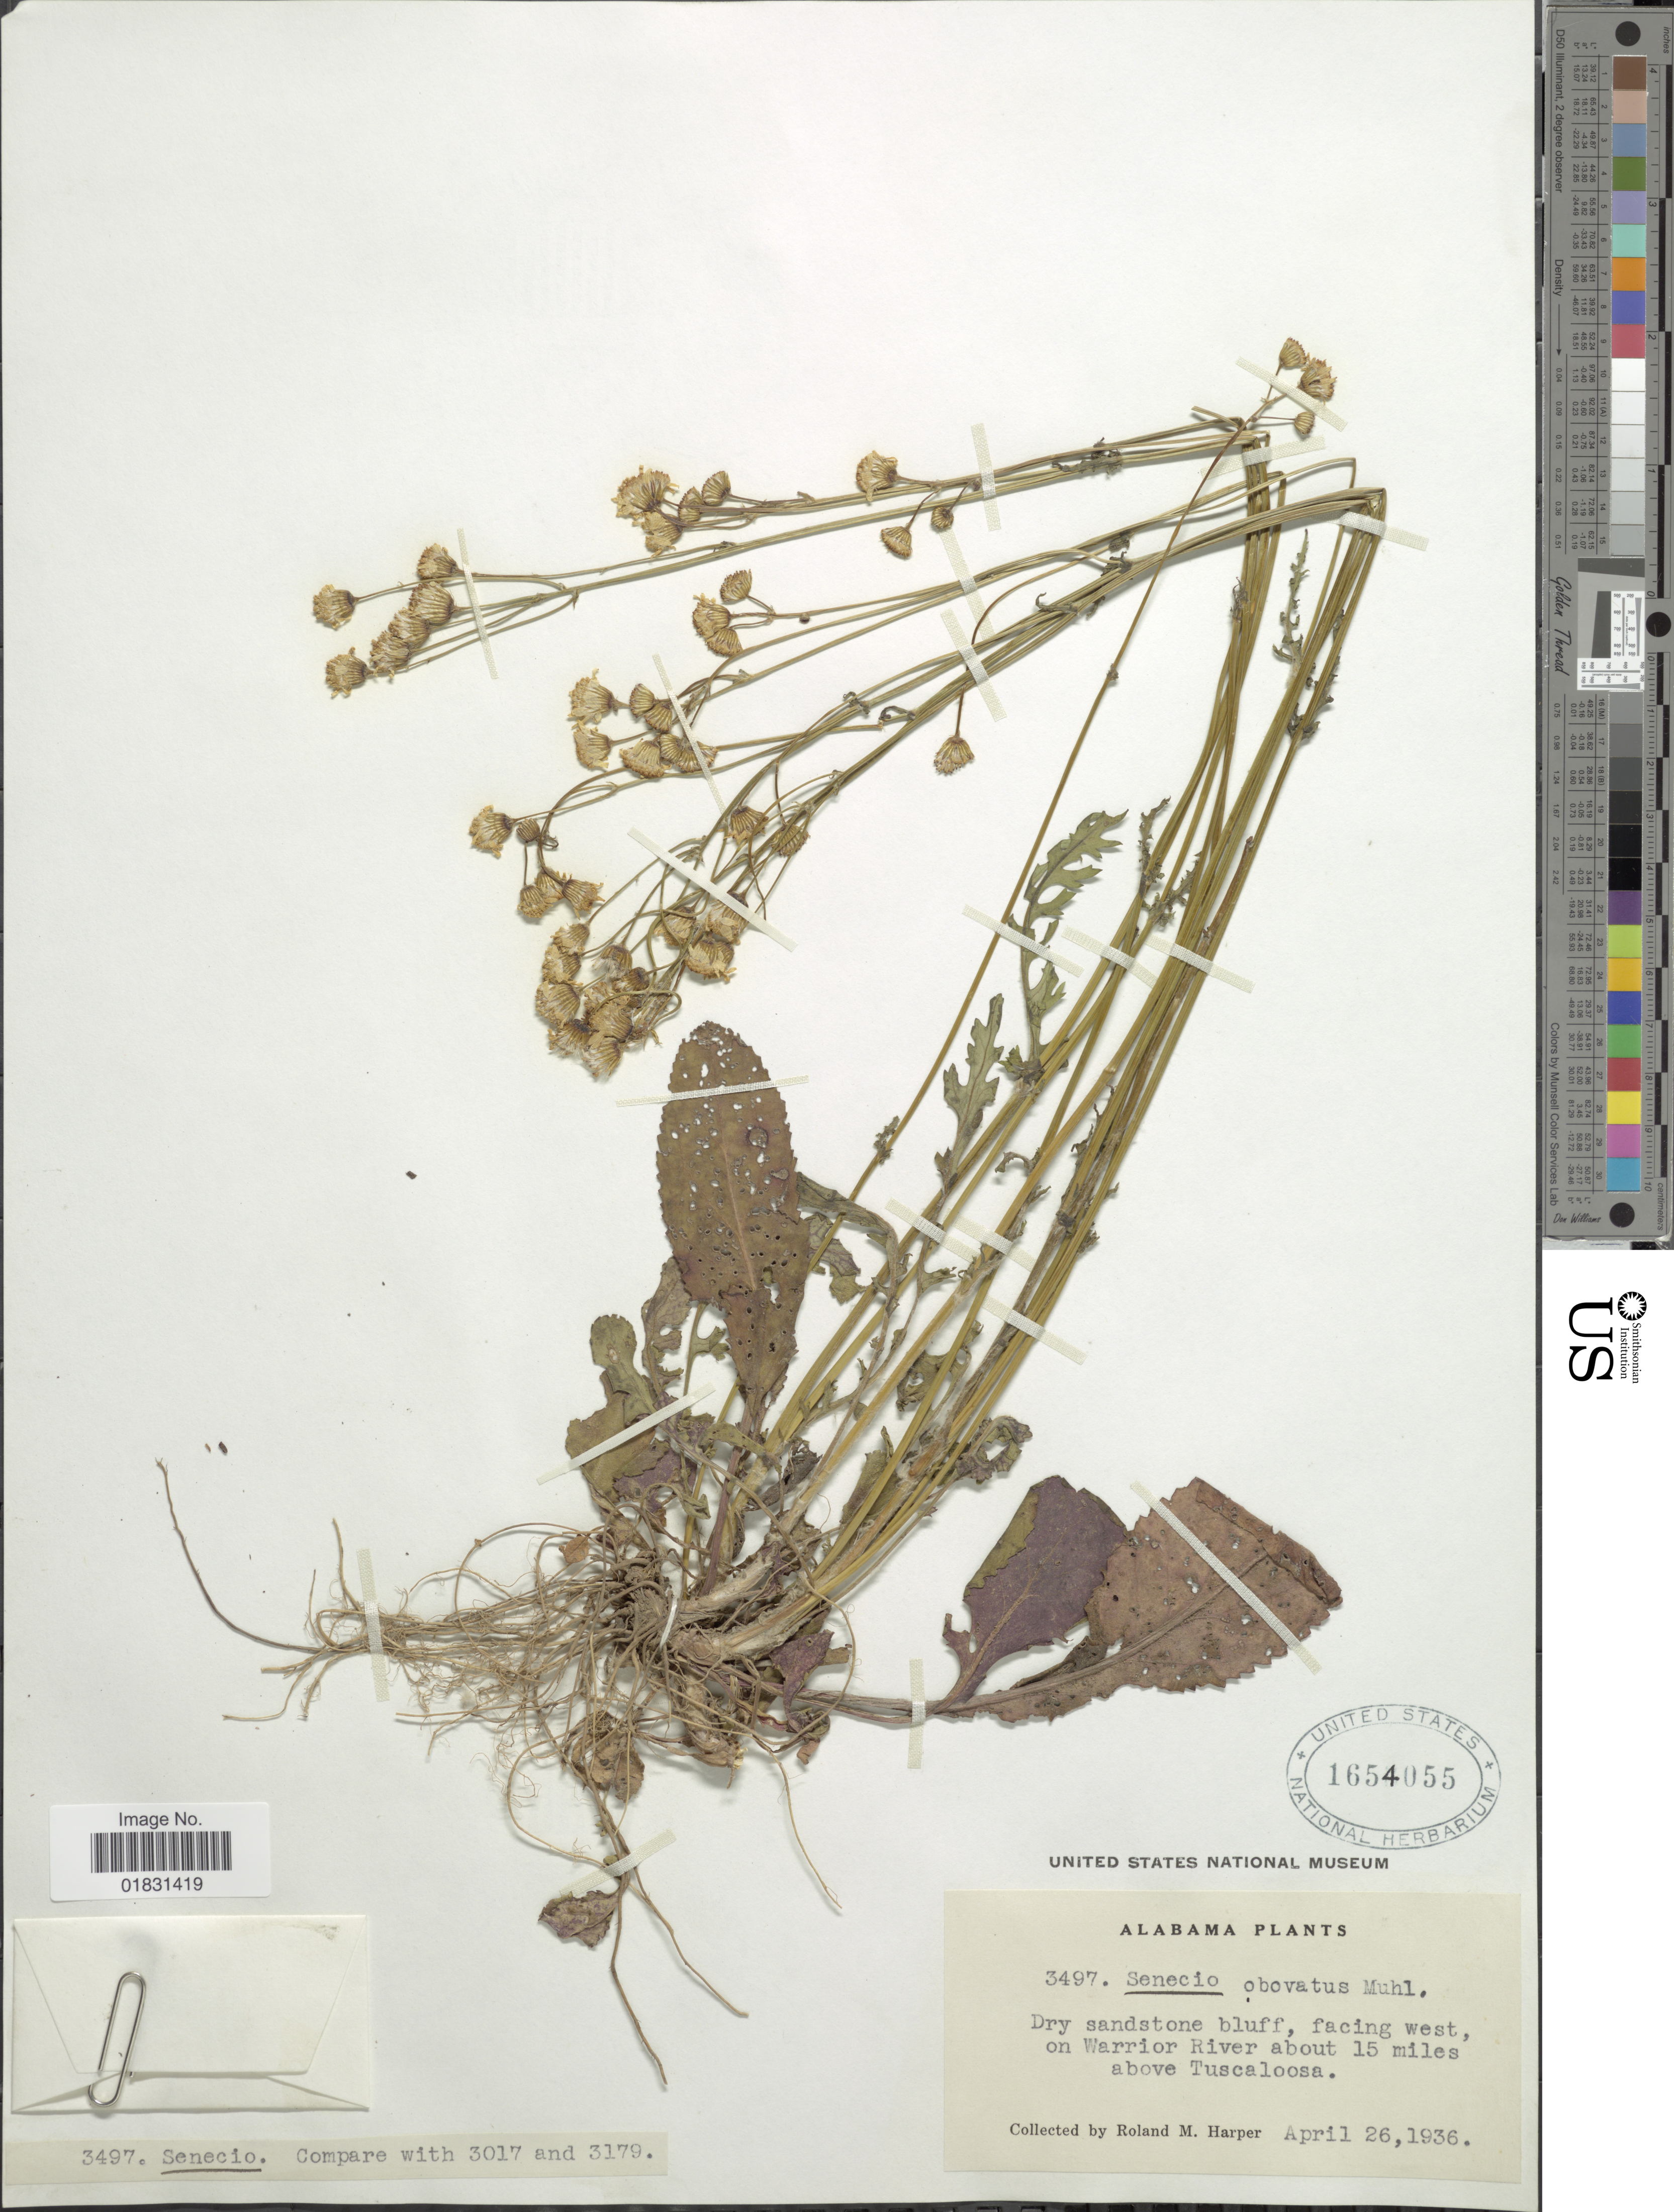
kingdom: Plantae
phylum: Tracheophyta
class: Magnoliopsida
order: Asterales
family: Asteraceae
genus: Packera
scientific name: Packera obovata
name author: (Muhl. ex Willd.) W.A. Weber & Á. Löve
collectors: R. M. Harper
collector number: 3497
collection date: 1936-04-26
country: United States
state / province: Alabama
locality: Drysandstone bluff, facing west, on arrior river about 15 miles above Tuscaloosa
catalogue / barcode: US 1654055